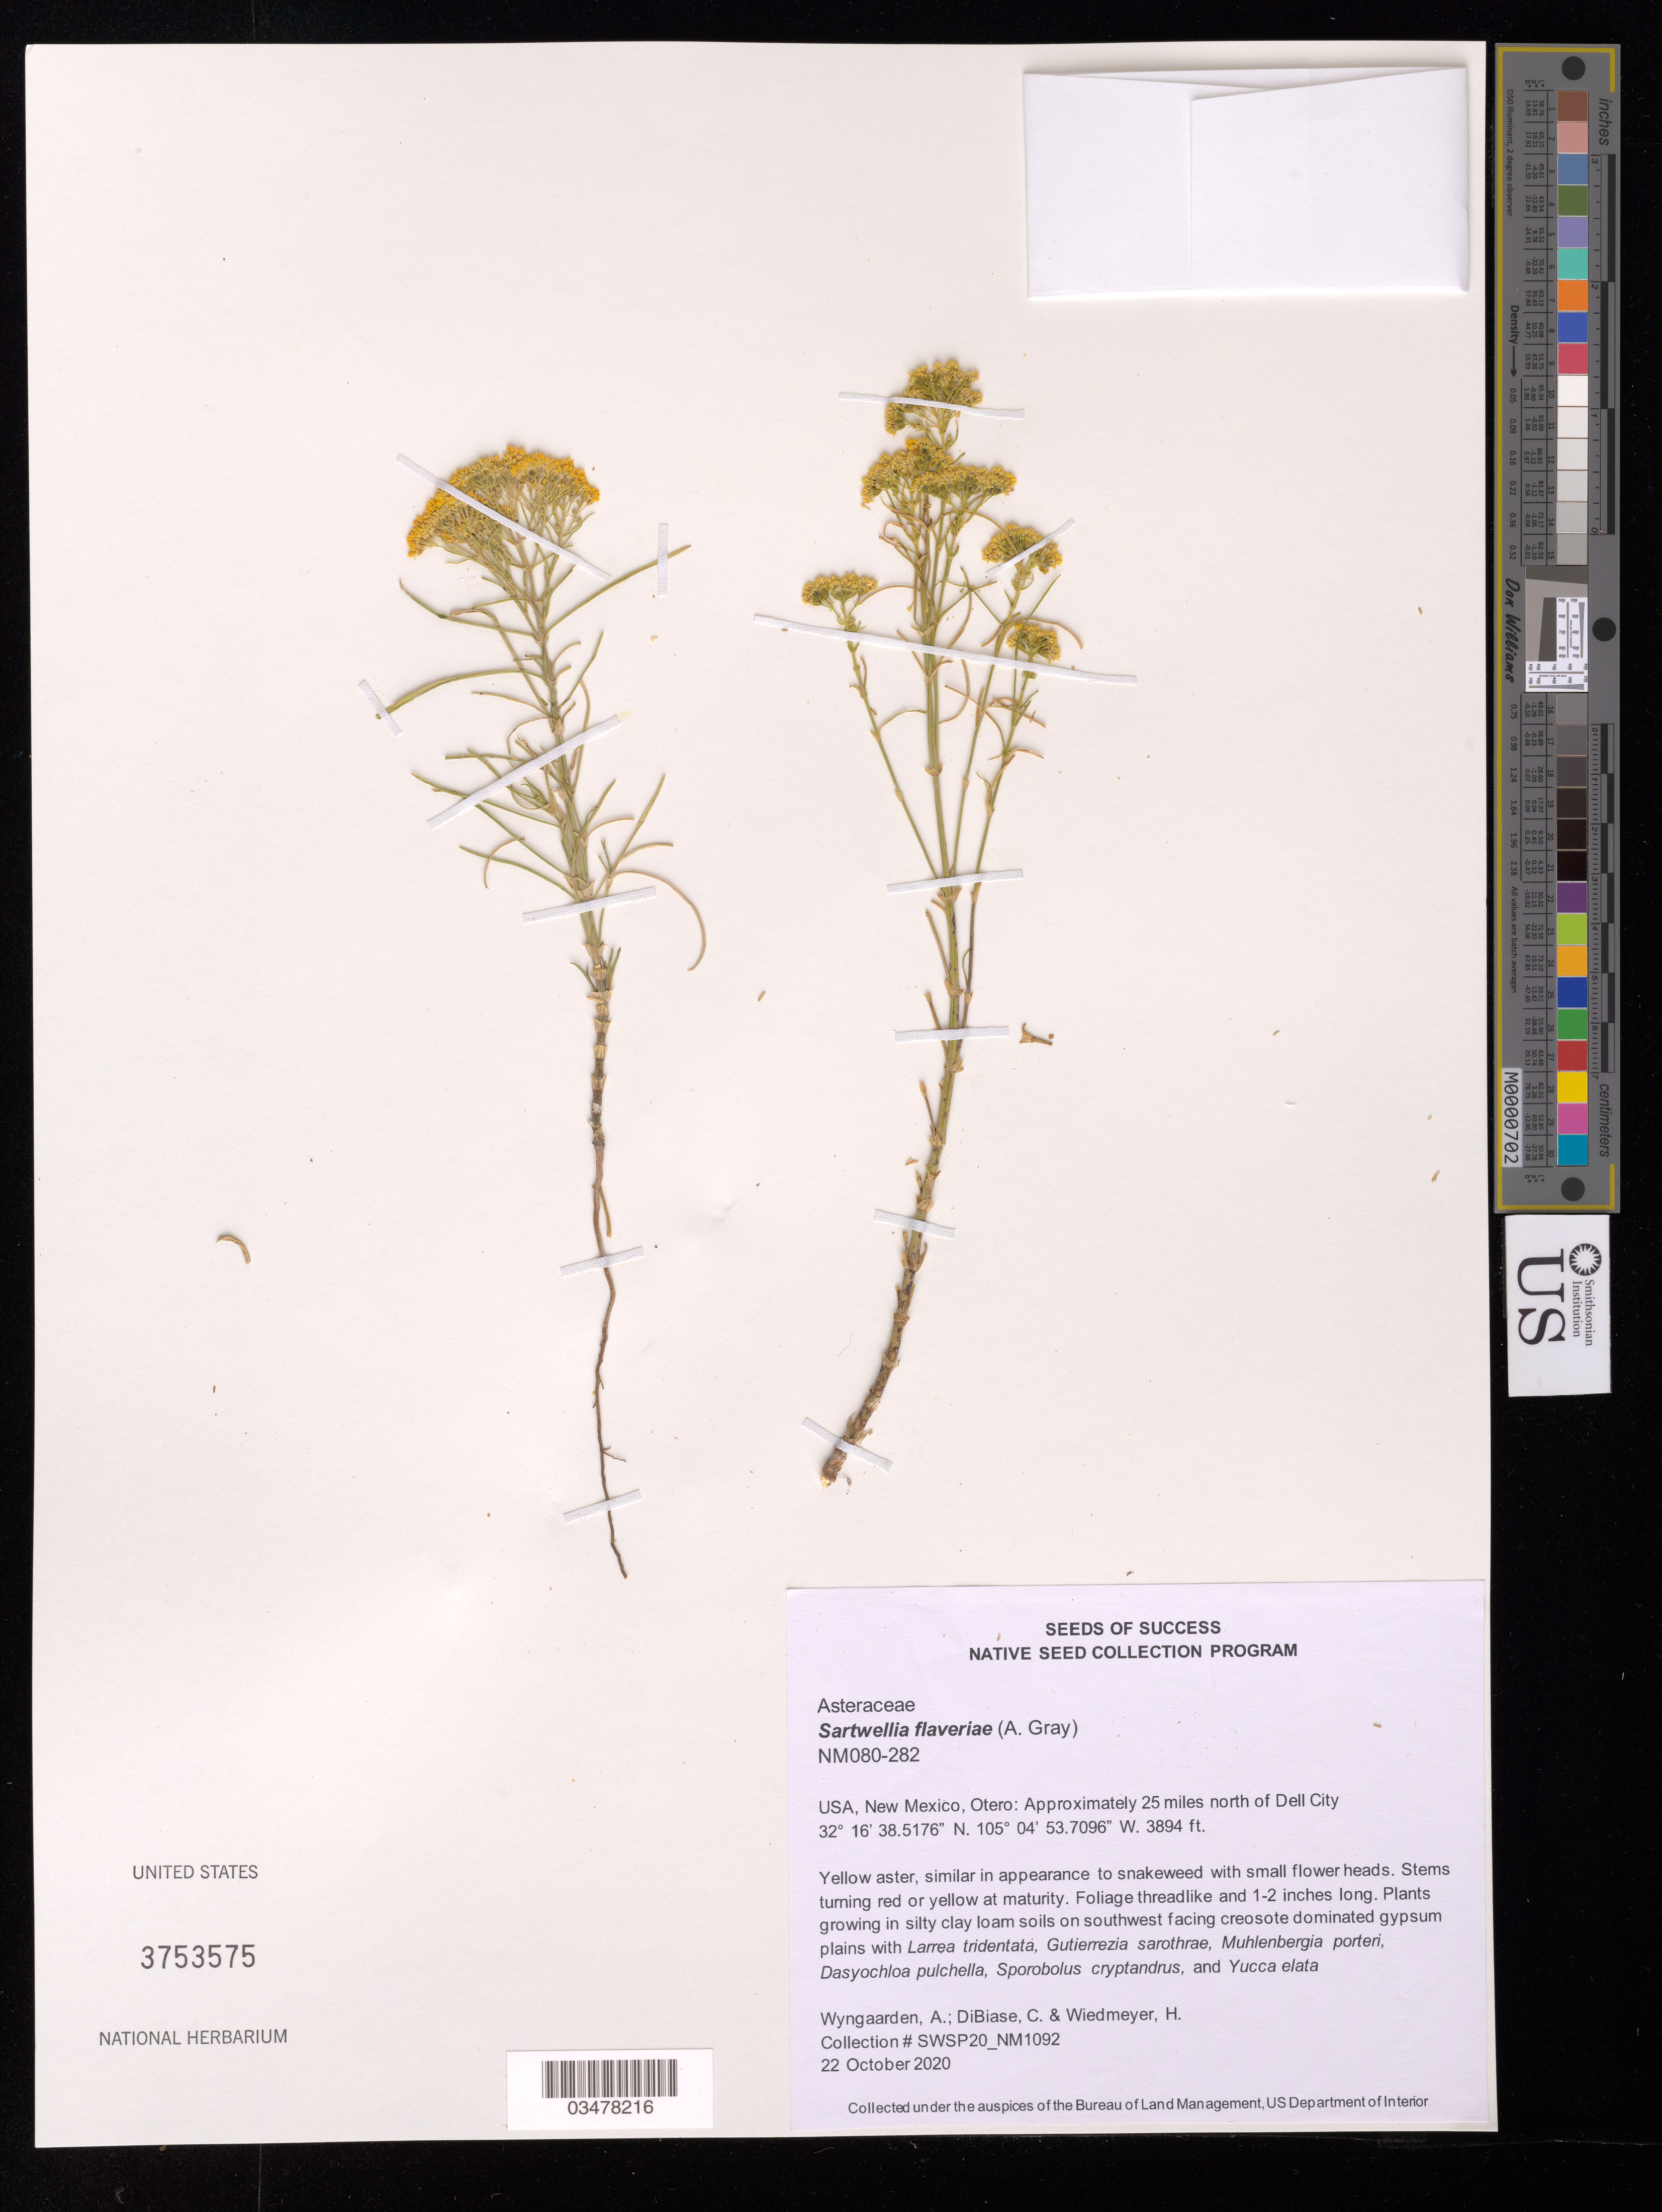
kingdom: Plantae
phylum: Tracheophyta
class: Magnoliopsida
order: Asterales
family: Asteraceae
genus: Sartwellia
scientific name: Sartwellia flaveriae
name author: A. Gray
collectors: A. Wyngaarden, C. DiBiase & H. Wiedmeyer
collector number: NM080-282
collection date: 2020-10-22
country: United States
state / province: New Mexico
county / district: Otero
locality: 25 mi. N of Dell City.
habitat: Silty clay loam soils. Creosote dominated gypsum plains. With Larrea tridentata, Dasyochloa pulchella, Yucca elata, etc.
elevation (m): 1187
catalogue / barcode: US 3753575